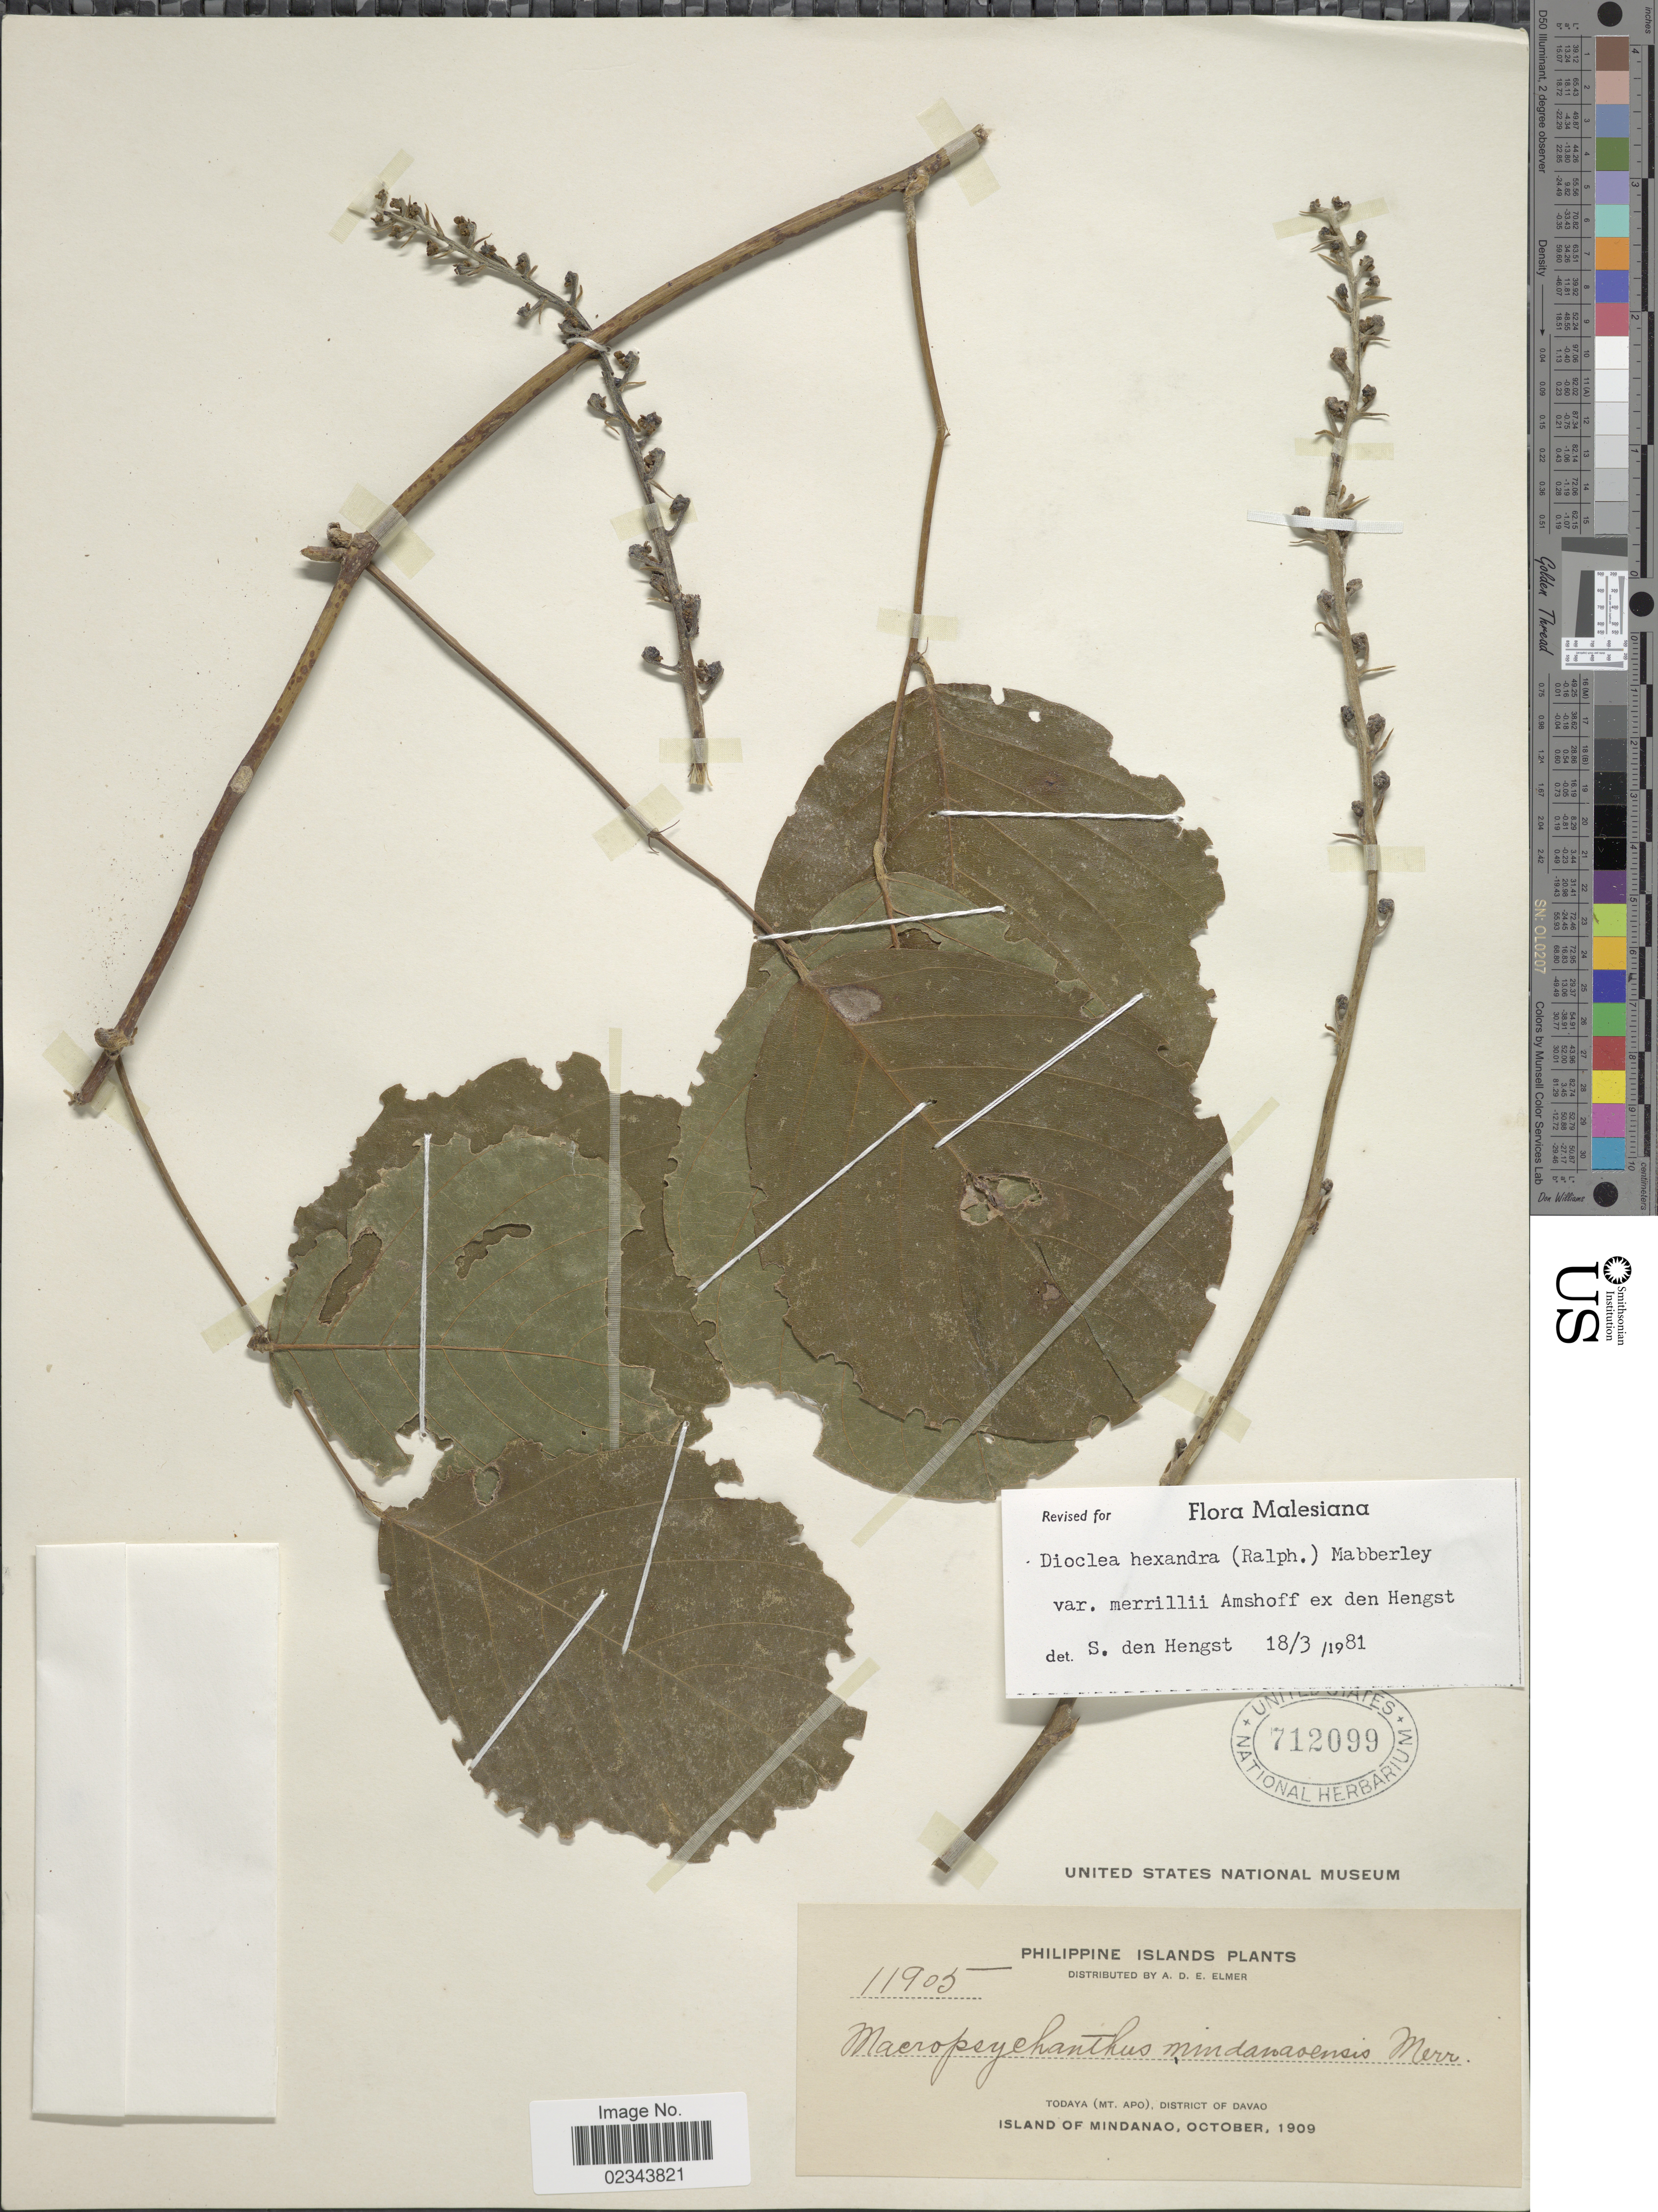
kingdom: Plantae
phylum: Tracheophyta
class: Magnoliopsida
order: Fabales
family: Fabaceae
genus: Macropsychanthus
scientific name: Macropsychanthus hexander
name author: (Ralph) L.P. Queiroz & Snak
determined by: Strong, Mark T., (BOT), Smithsonian Institution - National Museum of Natural History (UNITED STATES)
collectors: A. D. E. Elmer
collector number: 11905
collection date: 1909-10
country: Philippines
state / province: Davao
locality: Todaya (Mt. Apo). Island of Mindanao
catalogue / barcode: US 712099